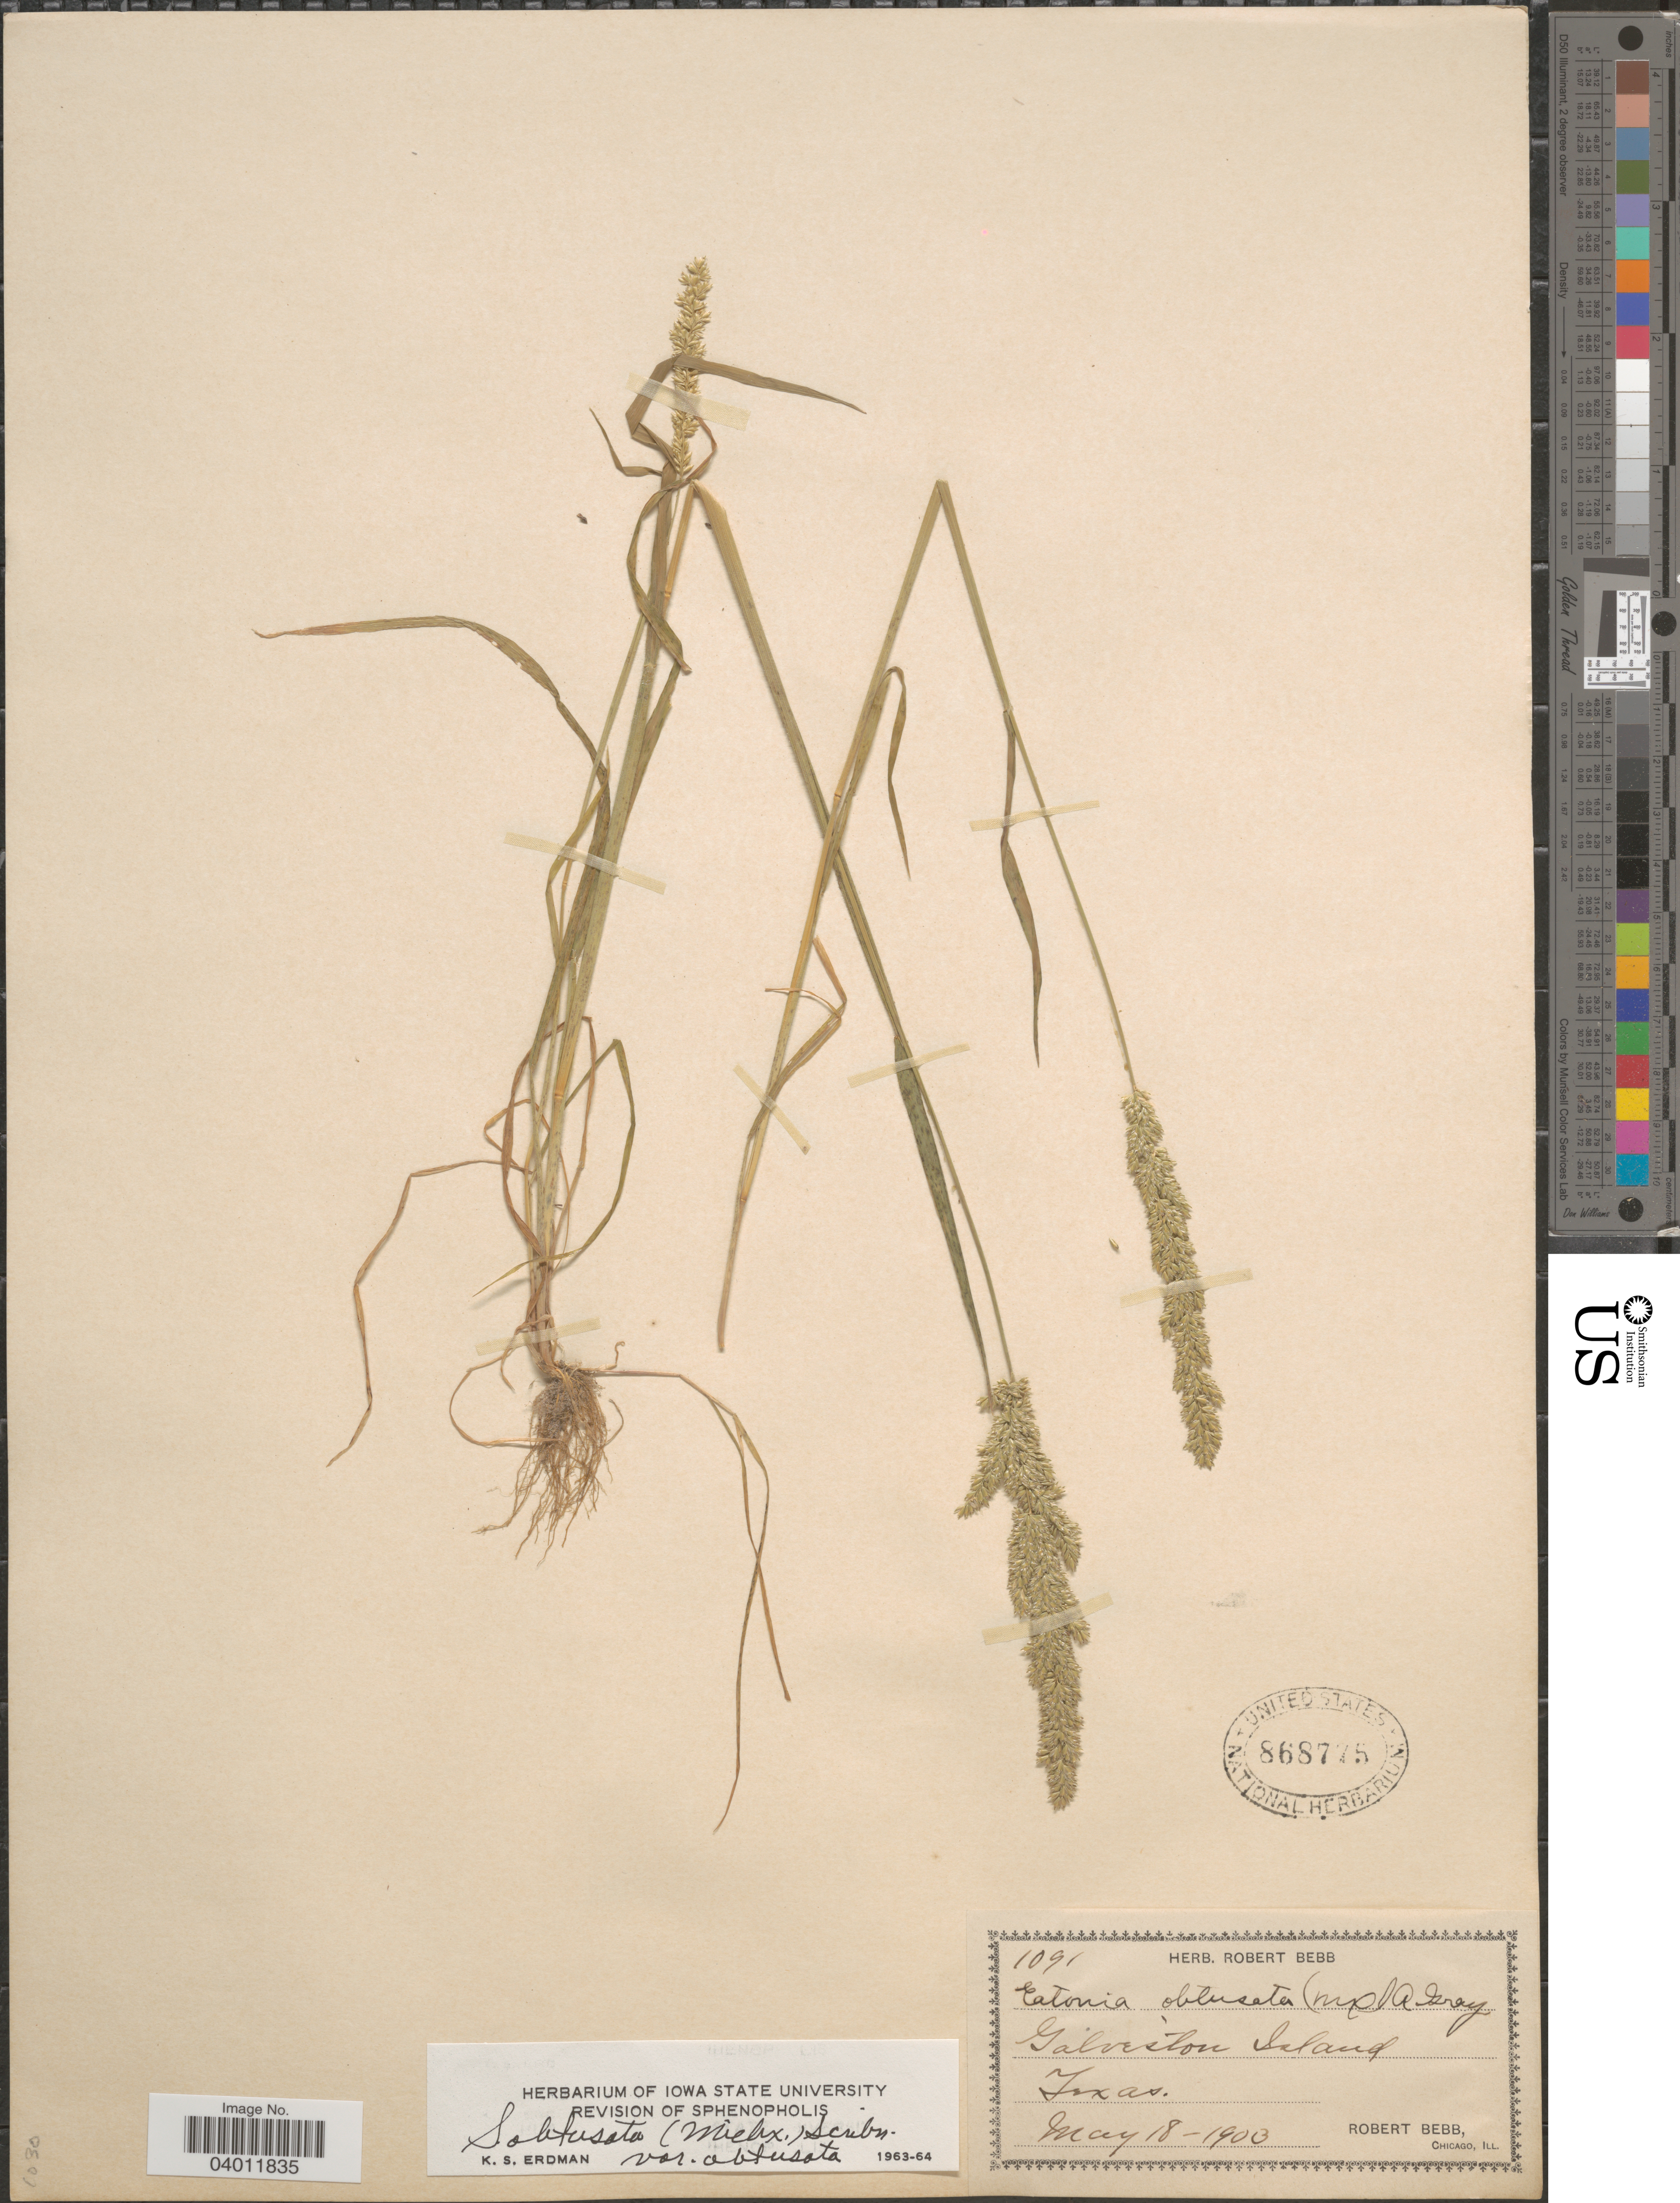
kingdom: Plantae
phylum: Tracheophyta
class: Liliopsida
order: Poales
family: Poaceae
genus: Sphenopholis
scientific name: Sphenopholis obtusata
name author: (Michx.) Scribn.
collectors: R. Bebb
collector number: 1091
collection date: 1903-05-18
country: United States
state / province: Texas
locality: Galveston Island.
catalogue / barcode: US 868775